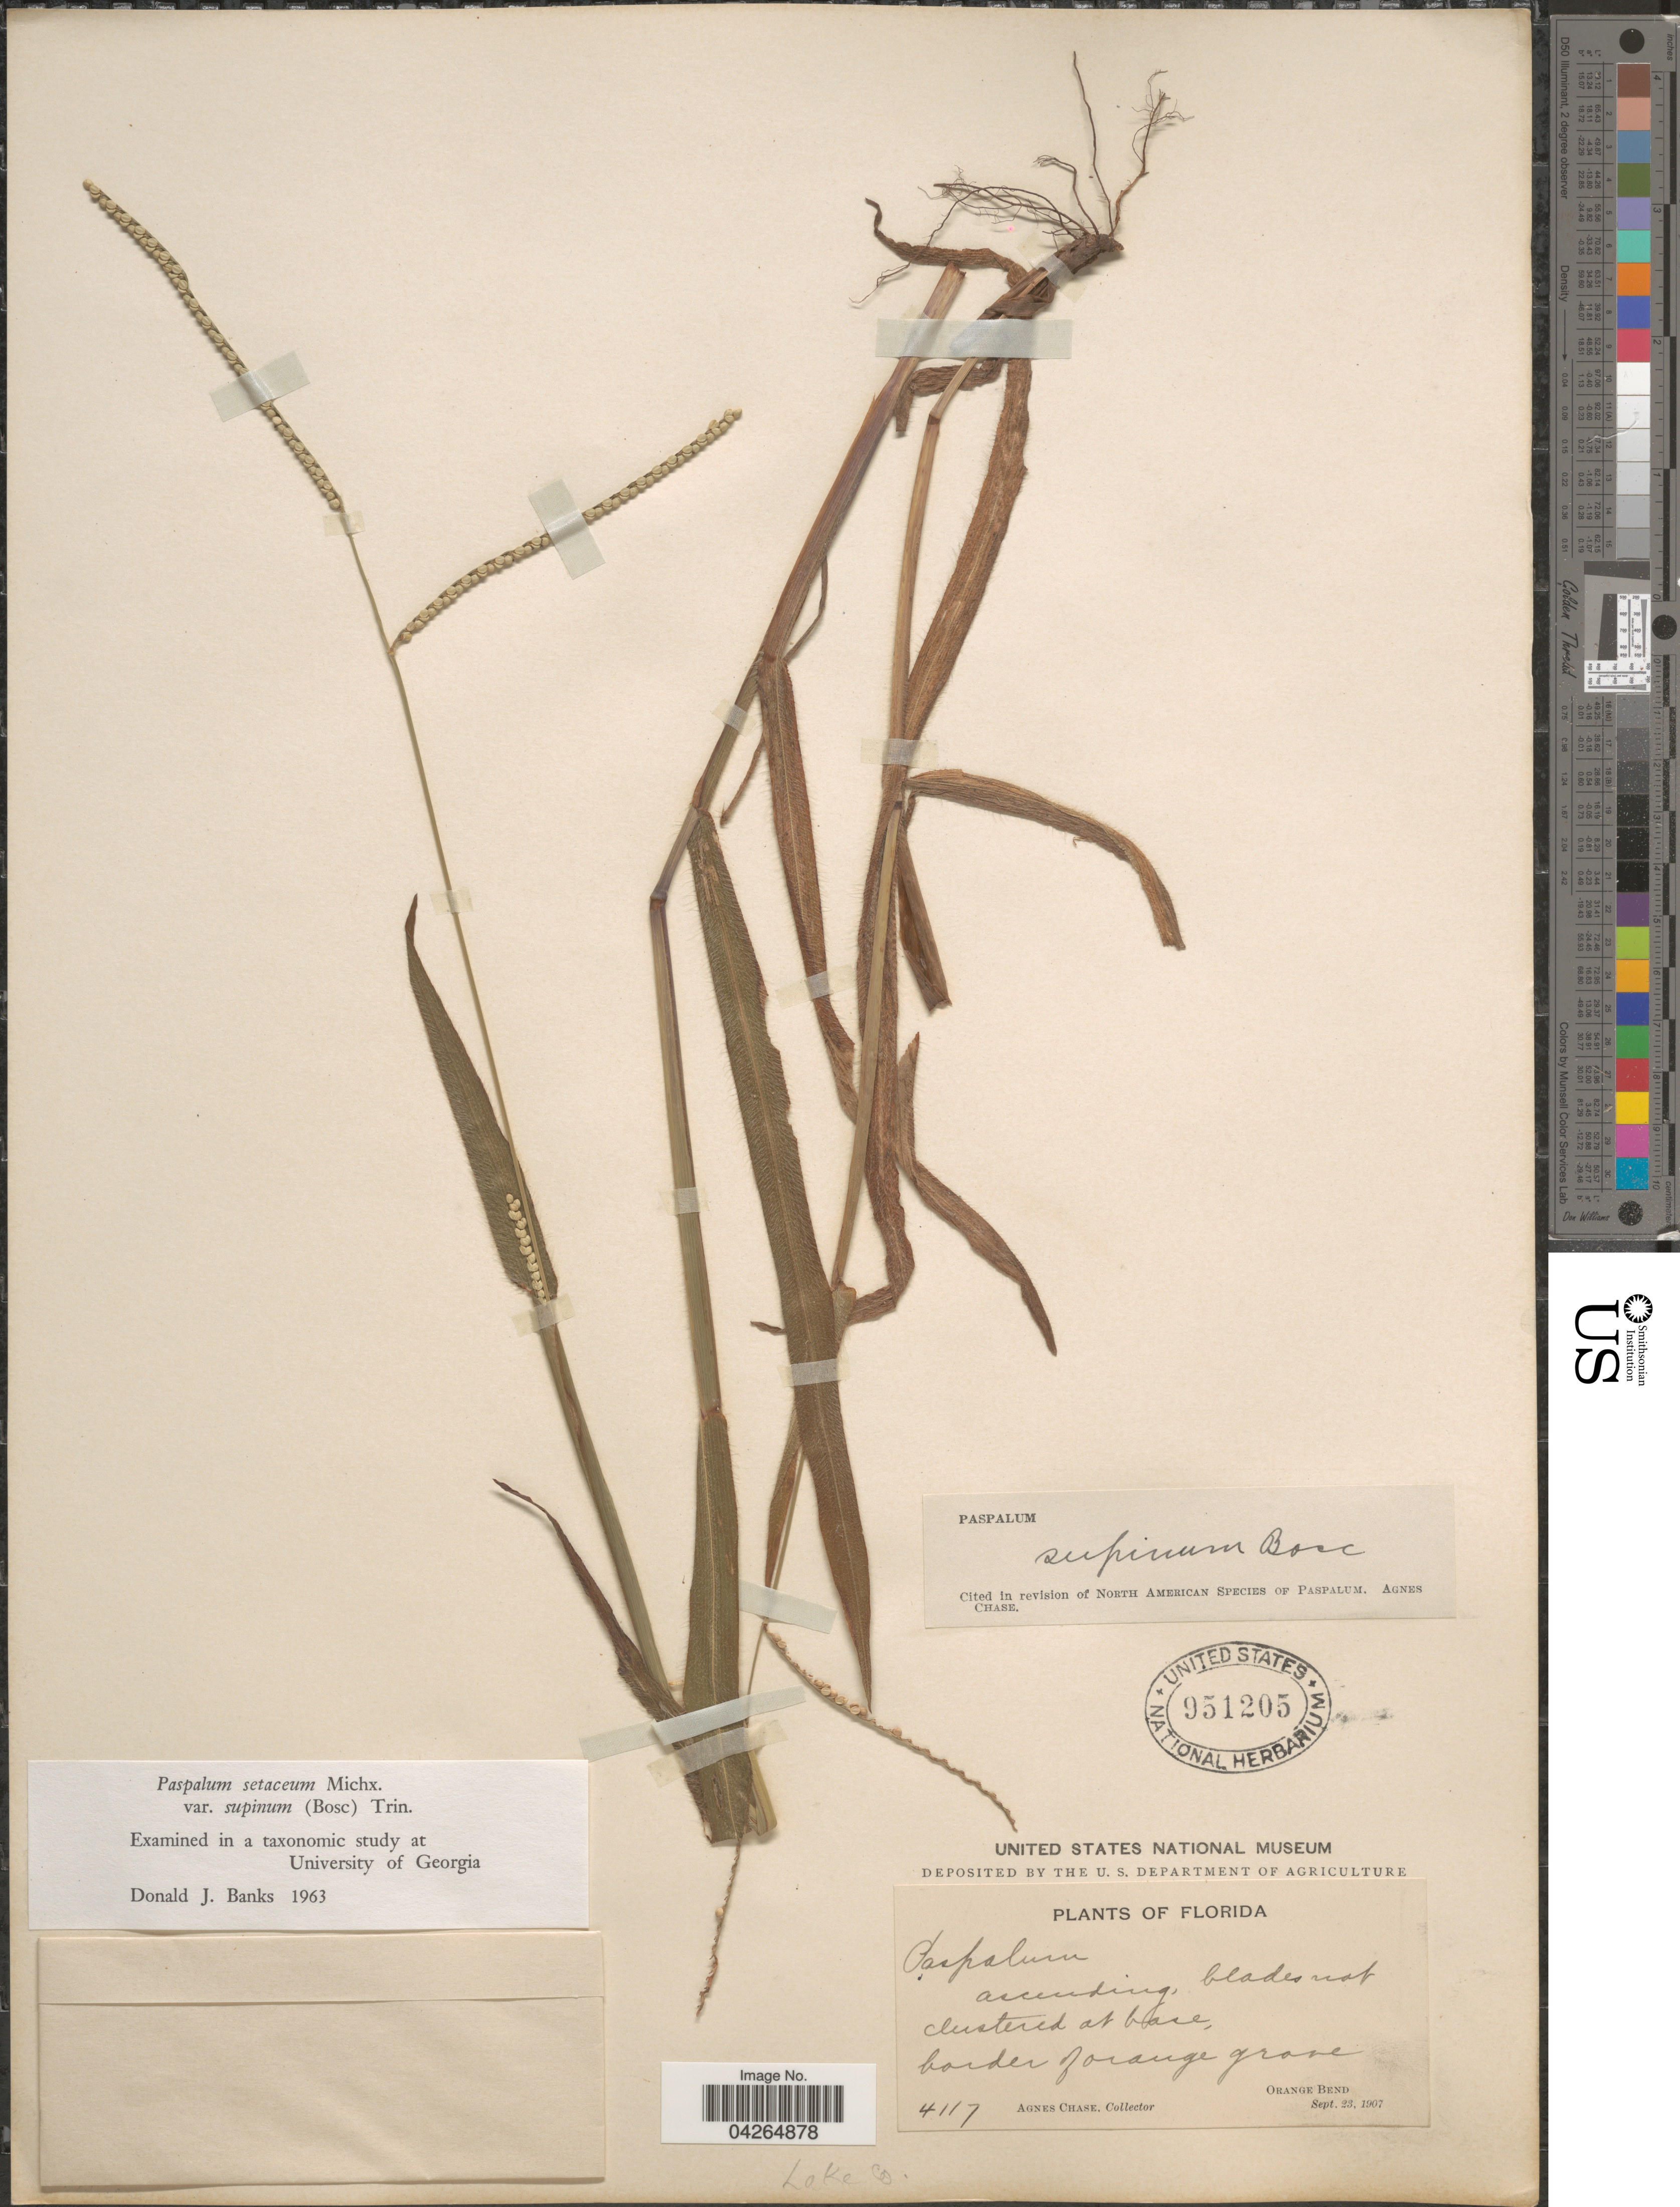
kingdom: Plantae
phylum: Tracheophyta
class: Liliopsida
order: Poales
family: Poaceae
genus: Paspalum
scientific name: Paspalum setaceum var. supinum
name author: (Bosc ex Poir.) Trin.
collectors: A. Chase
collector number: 4117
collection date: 1907-09-23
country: United States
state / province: Florida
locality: Orange Bend. Lake Co.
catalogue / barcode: US 951205